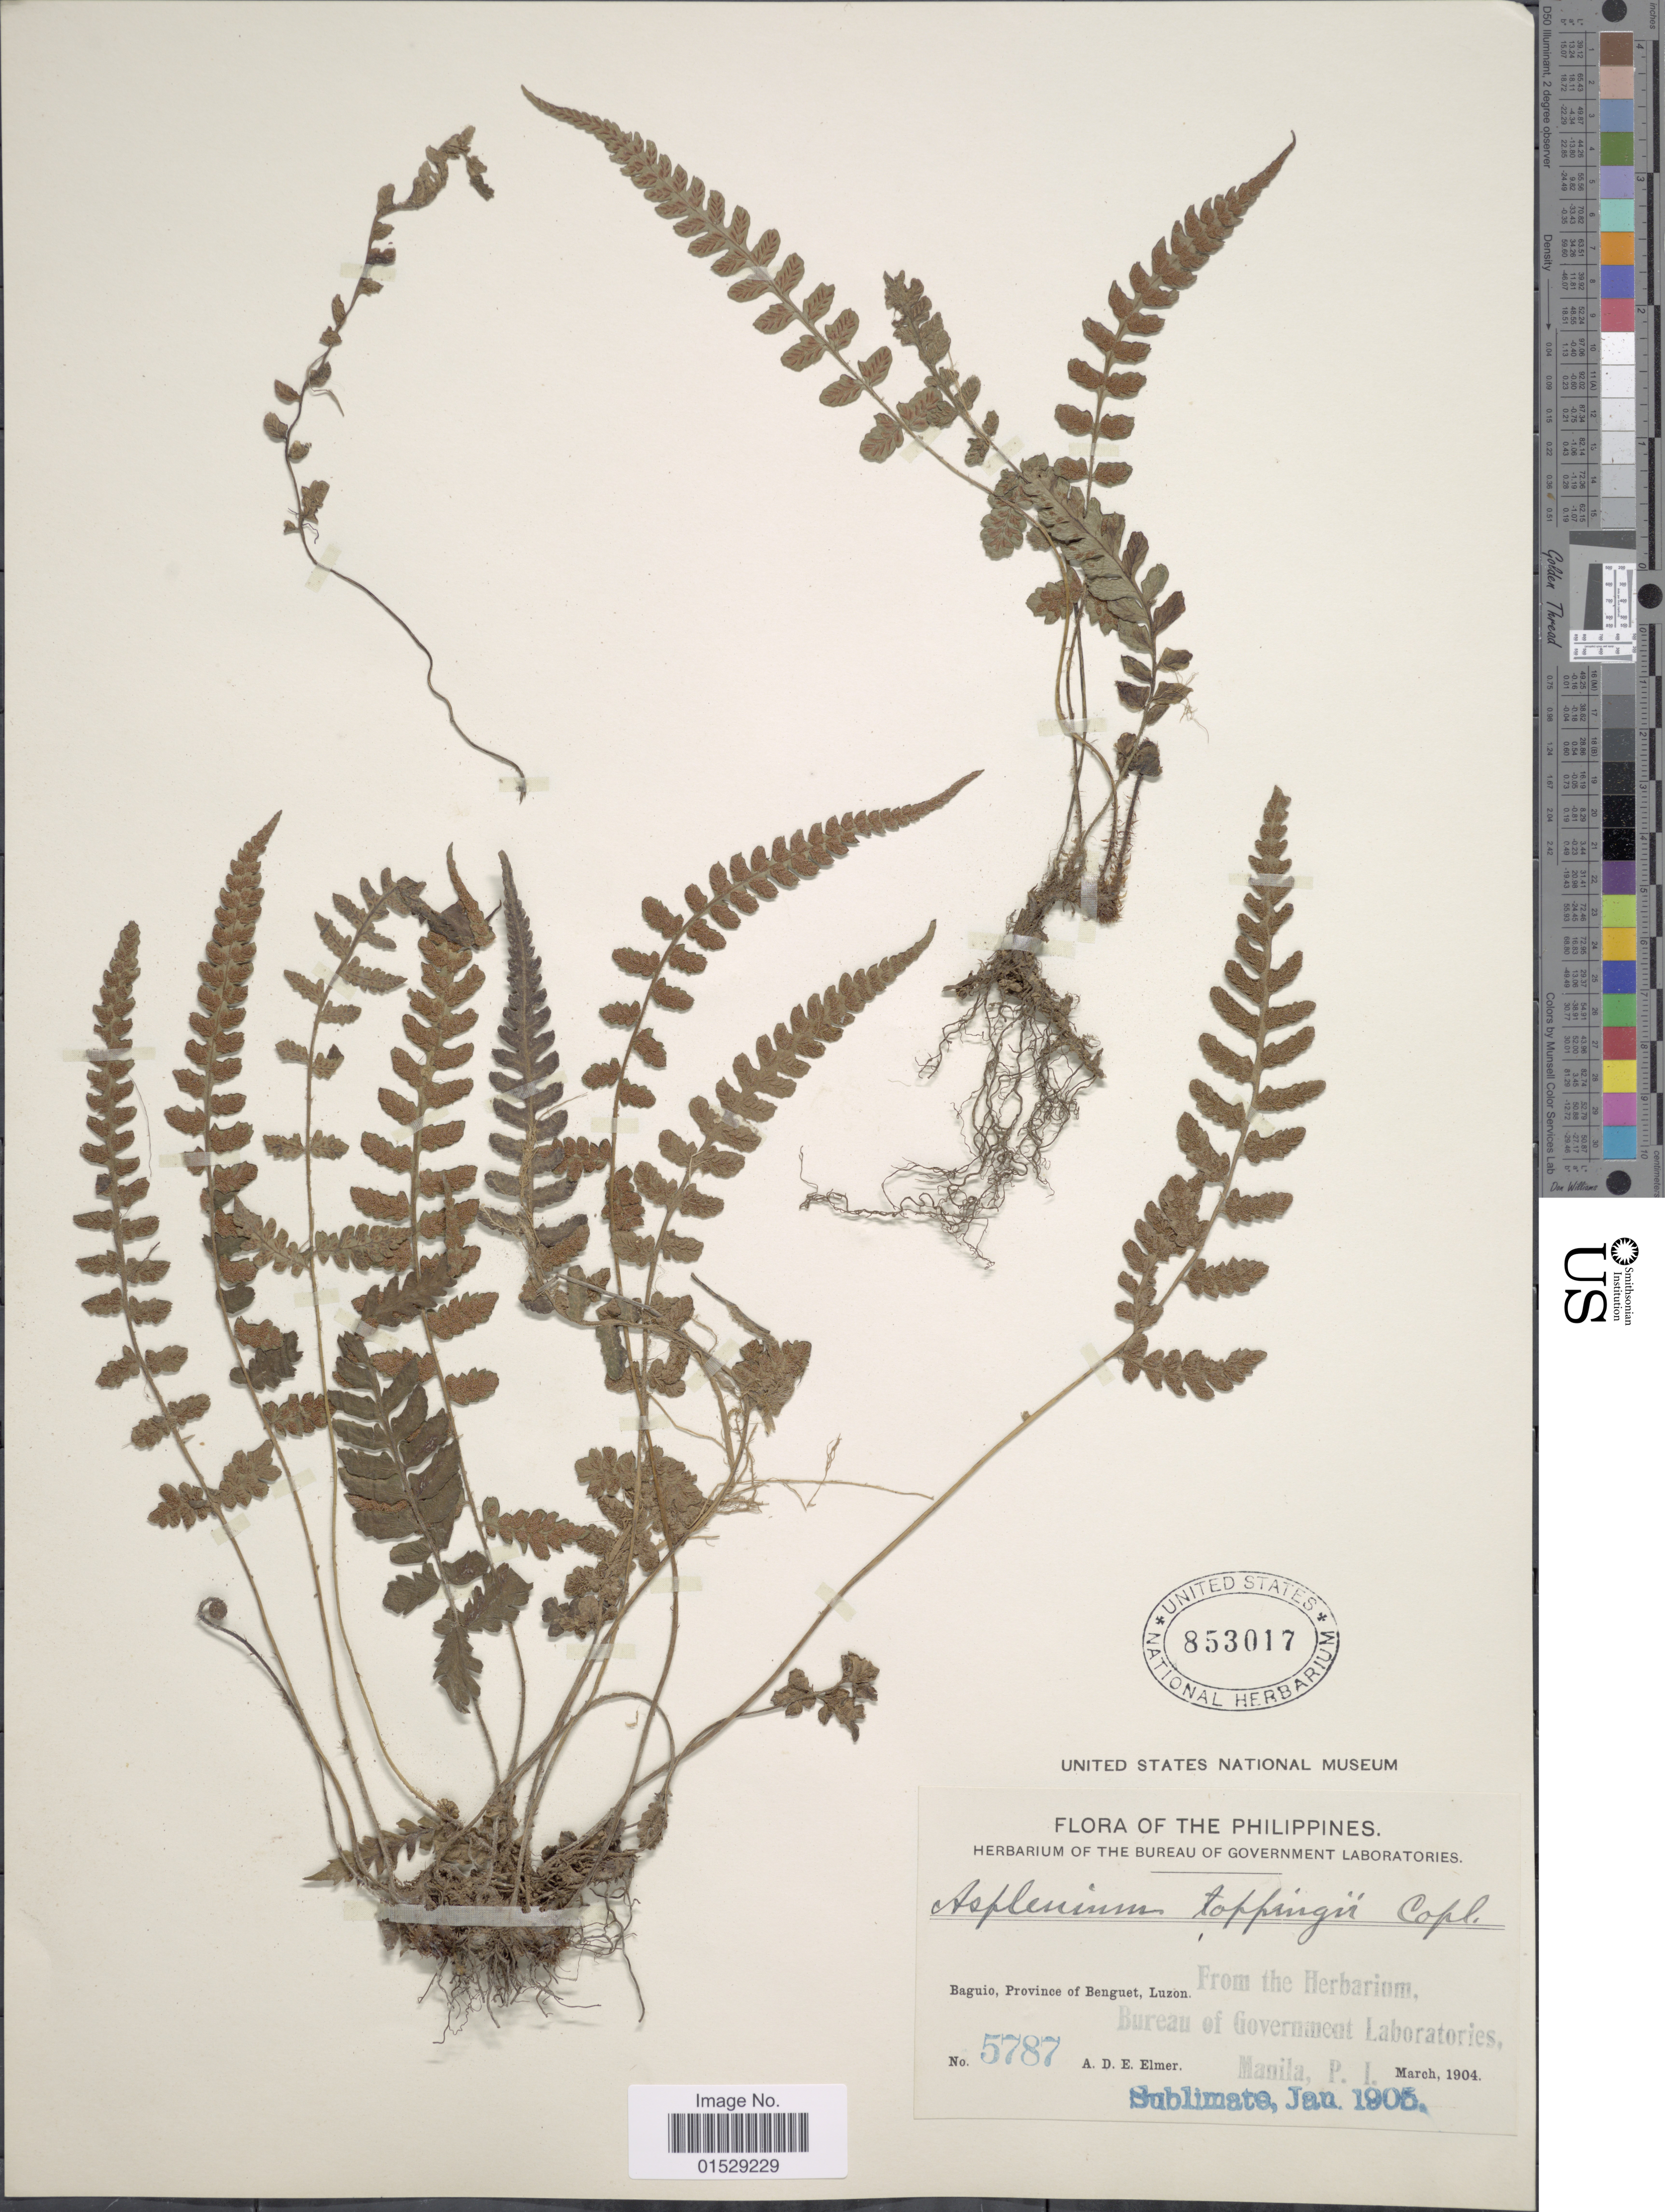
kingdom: Plantae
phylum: Tracheophyta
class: Polypodiopsida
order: Polypodiales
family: Athyriaceae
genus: Deparia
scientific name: Deparia petersenii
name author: (Kunze) M. Kato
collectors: A. D. E. Elmer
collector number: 5787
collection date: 1904-03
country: Philippines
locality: Baguio, Province of Benguet, Luzon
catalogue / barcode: US 853017